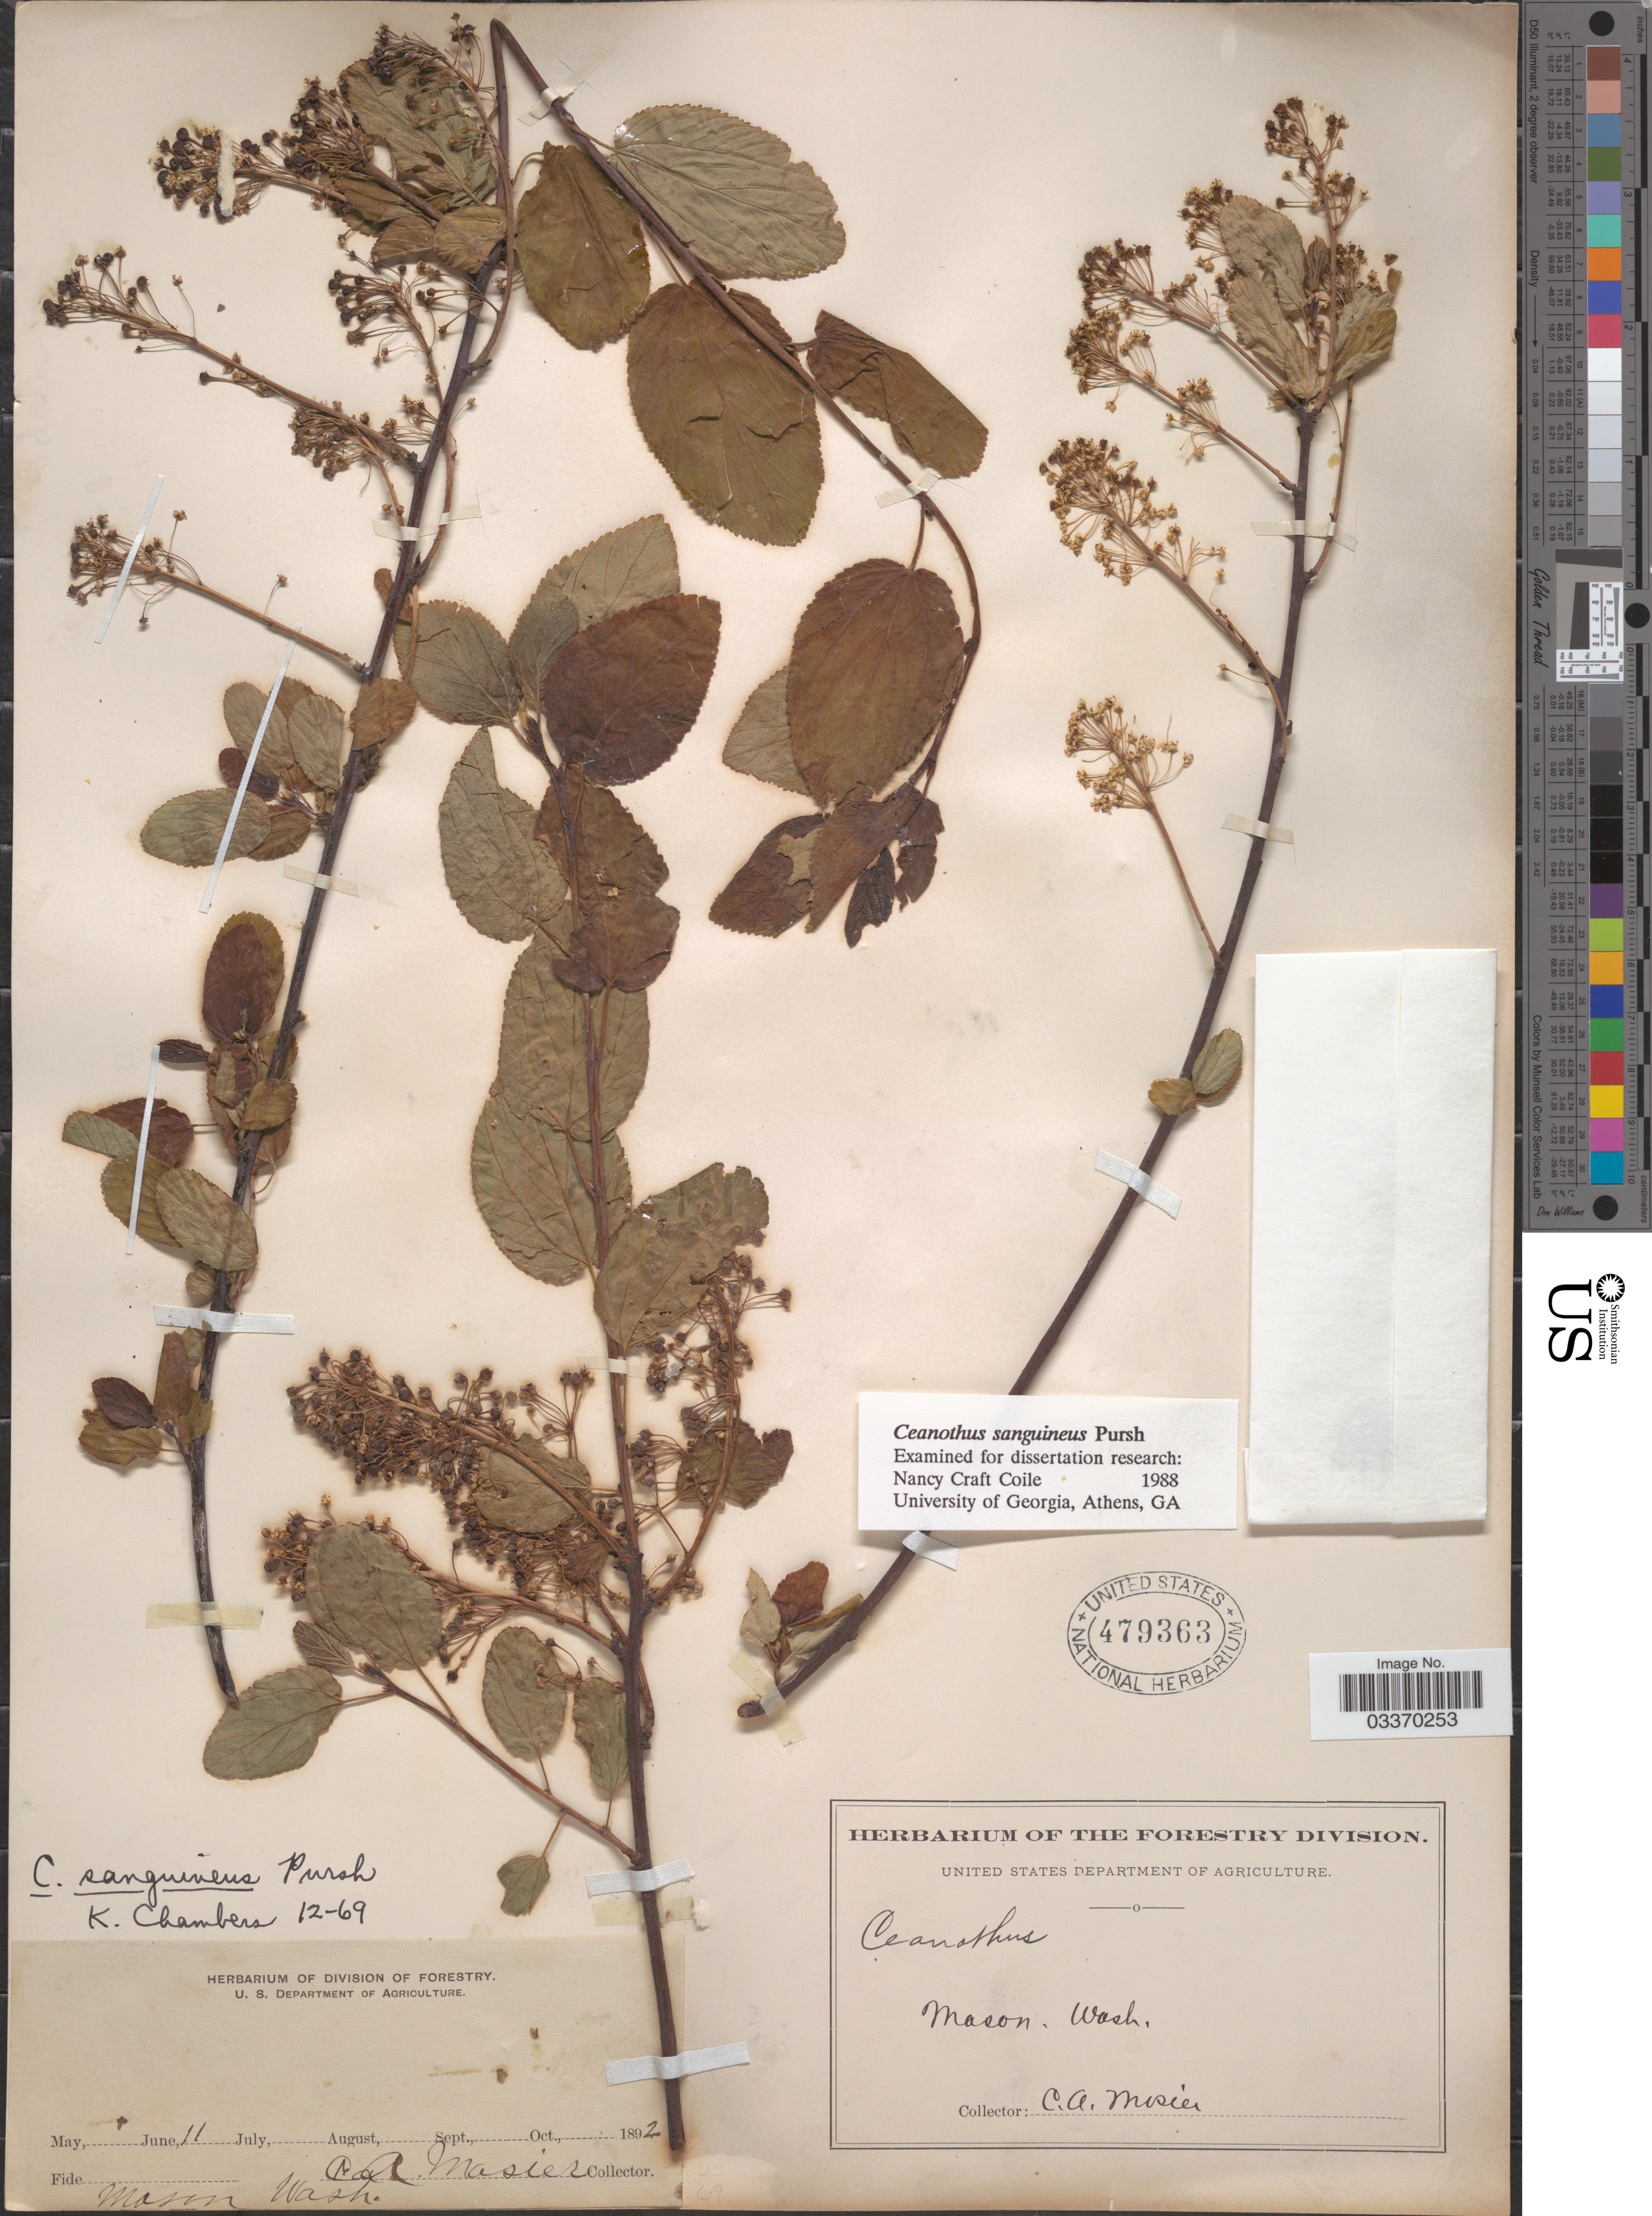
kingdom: Plantae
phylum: Tracheophyta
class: Magnoliopsida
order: Rosales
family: Rhamnaceae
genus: Ceanothus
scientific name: Ceanothus sanguineus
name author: Pursh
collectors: C. A. Mosier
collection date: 1892-06-11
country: United States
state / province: Washington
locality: Mason.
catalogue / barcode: US 479363